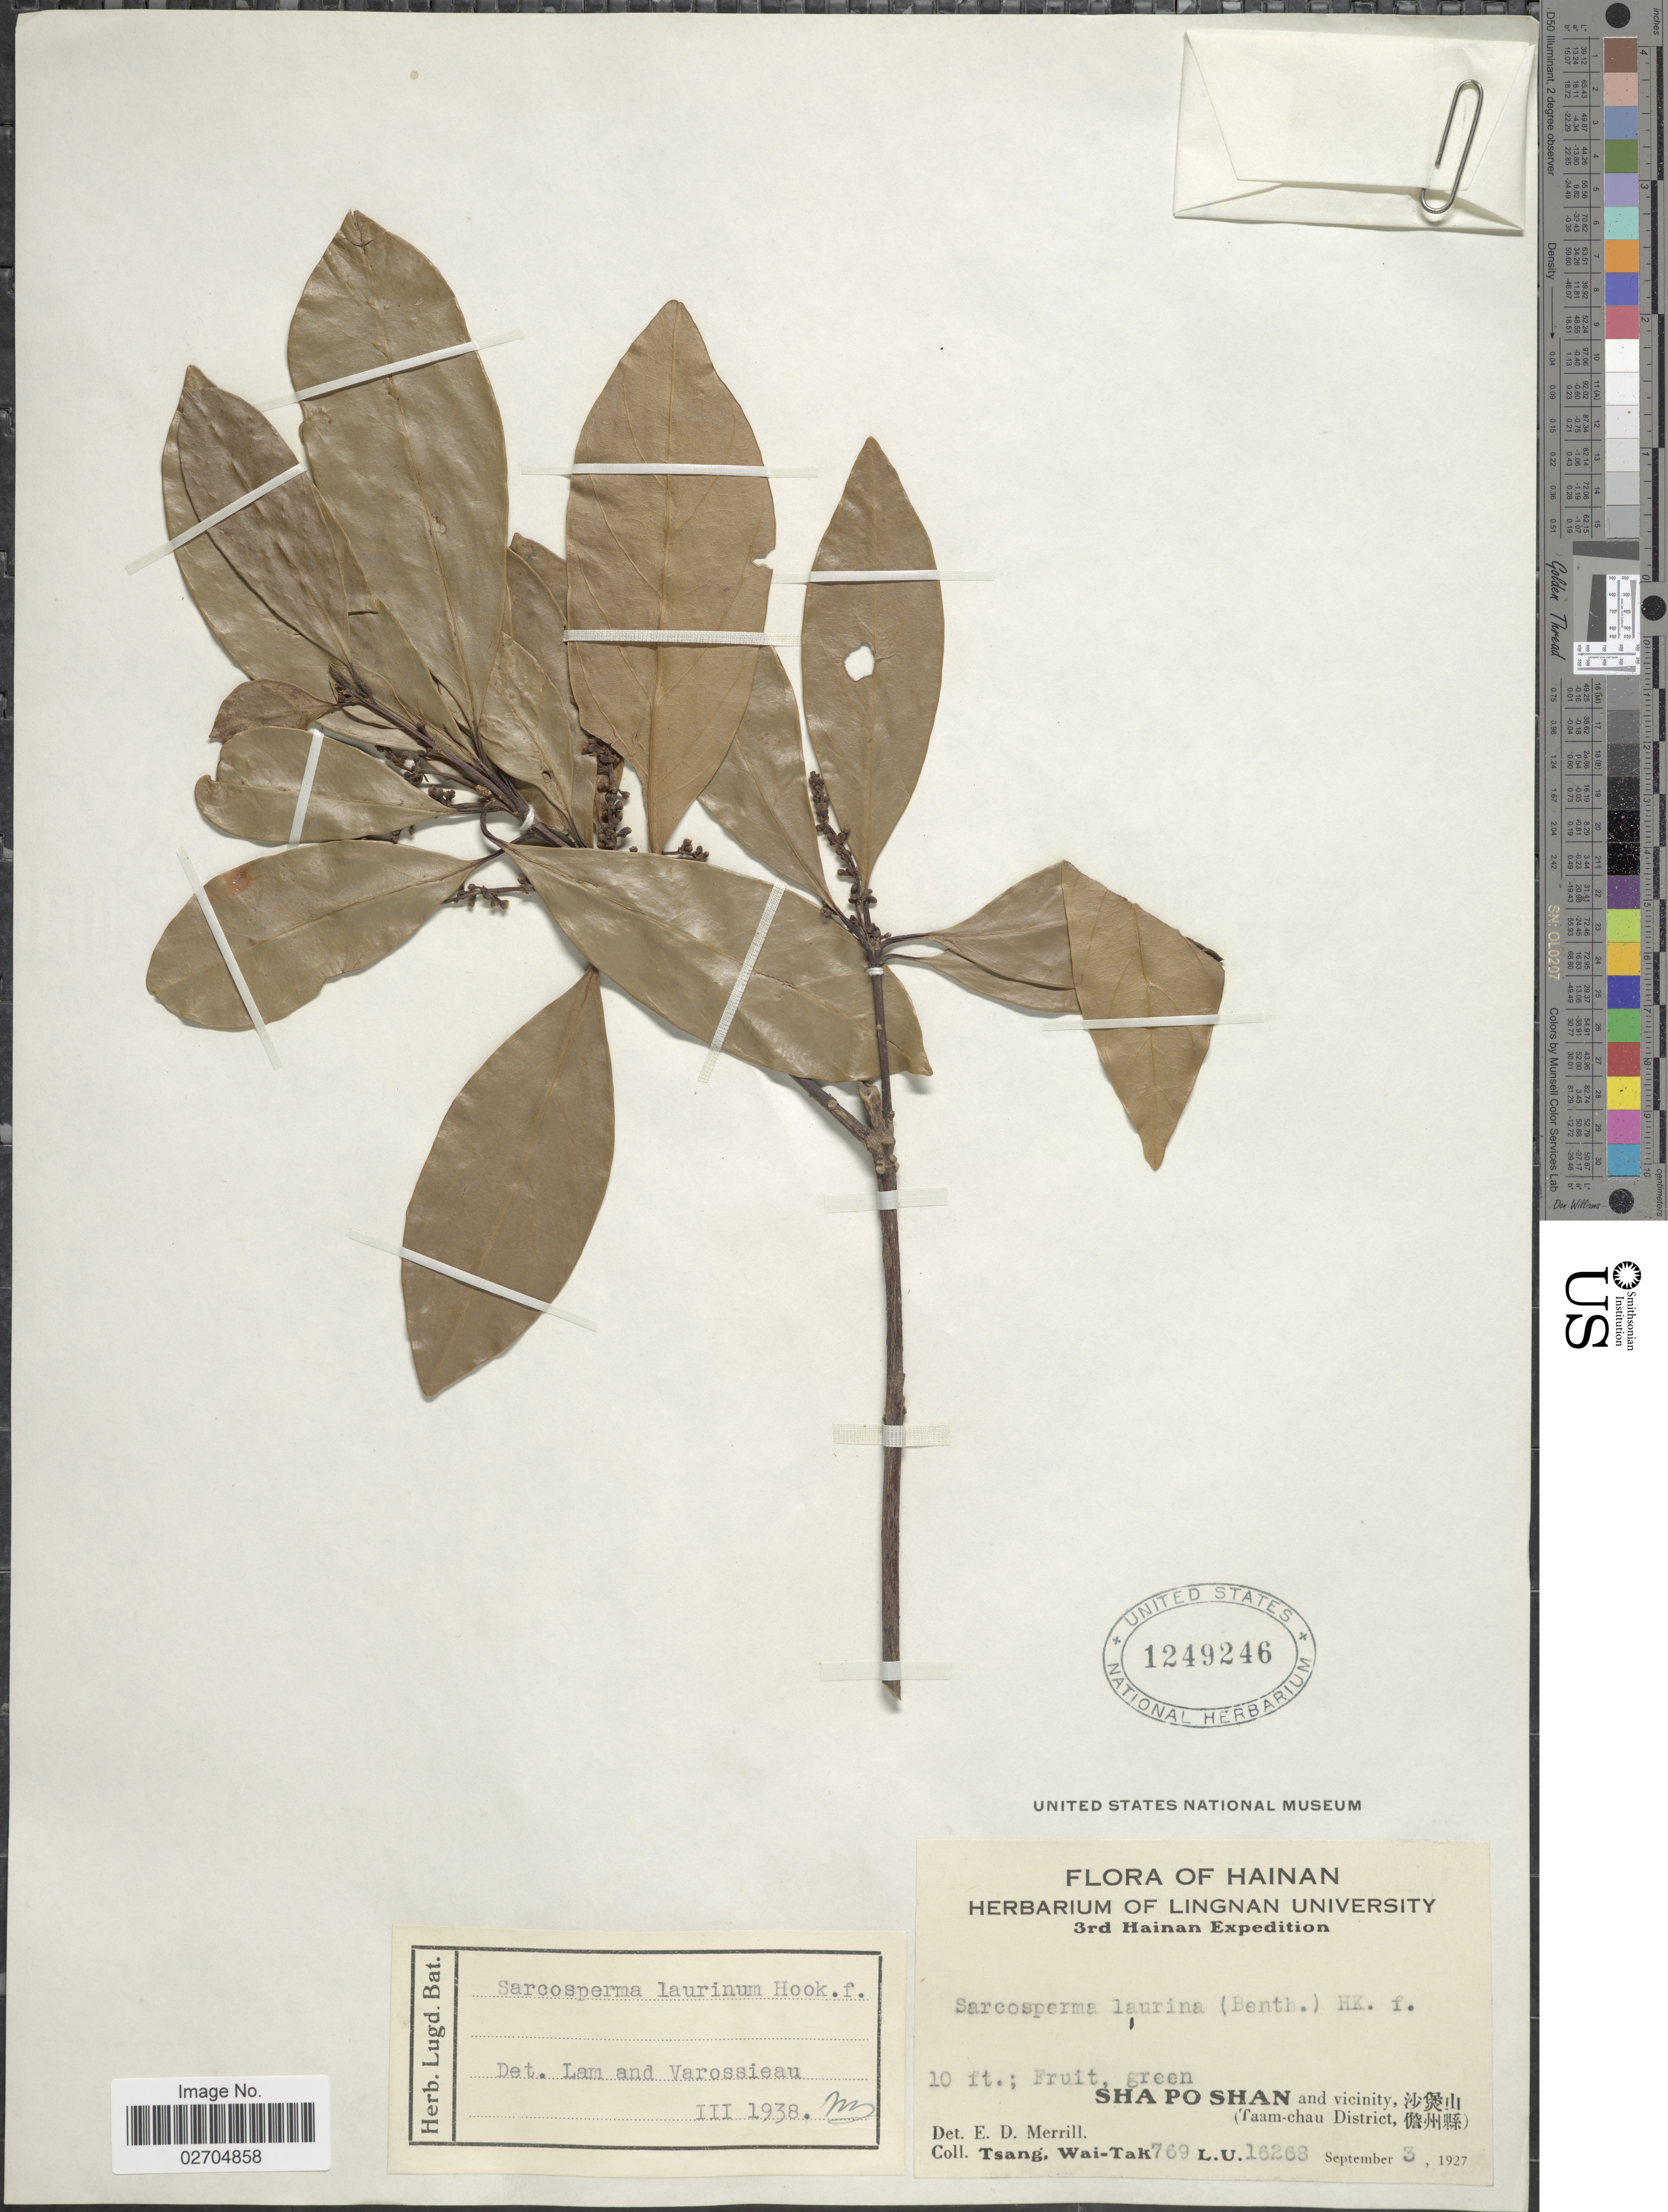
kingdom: Plantae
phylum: Tracheophyta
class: Magnoliopsida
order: Ericales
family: Sapotaceae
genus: Sarcosperma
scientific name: Sarcosperma laurinum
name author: (Benth.) Hook. f.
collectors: W. T. Tsang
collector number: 769/16268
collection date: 1927-09-03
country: China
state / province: Hainan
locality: Sha Po Shan and vicinity (Taam-chau District).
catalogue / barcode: US 1249246